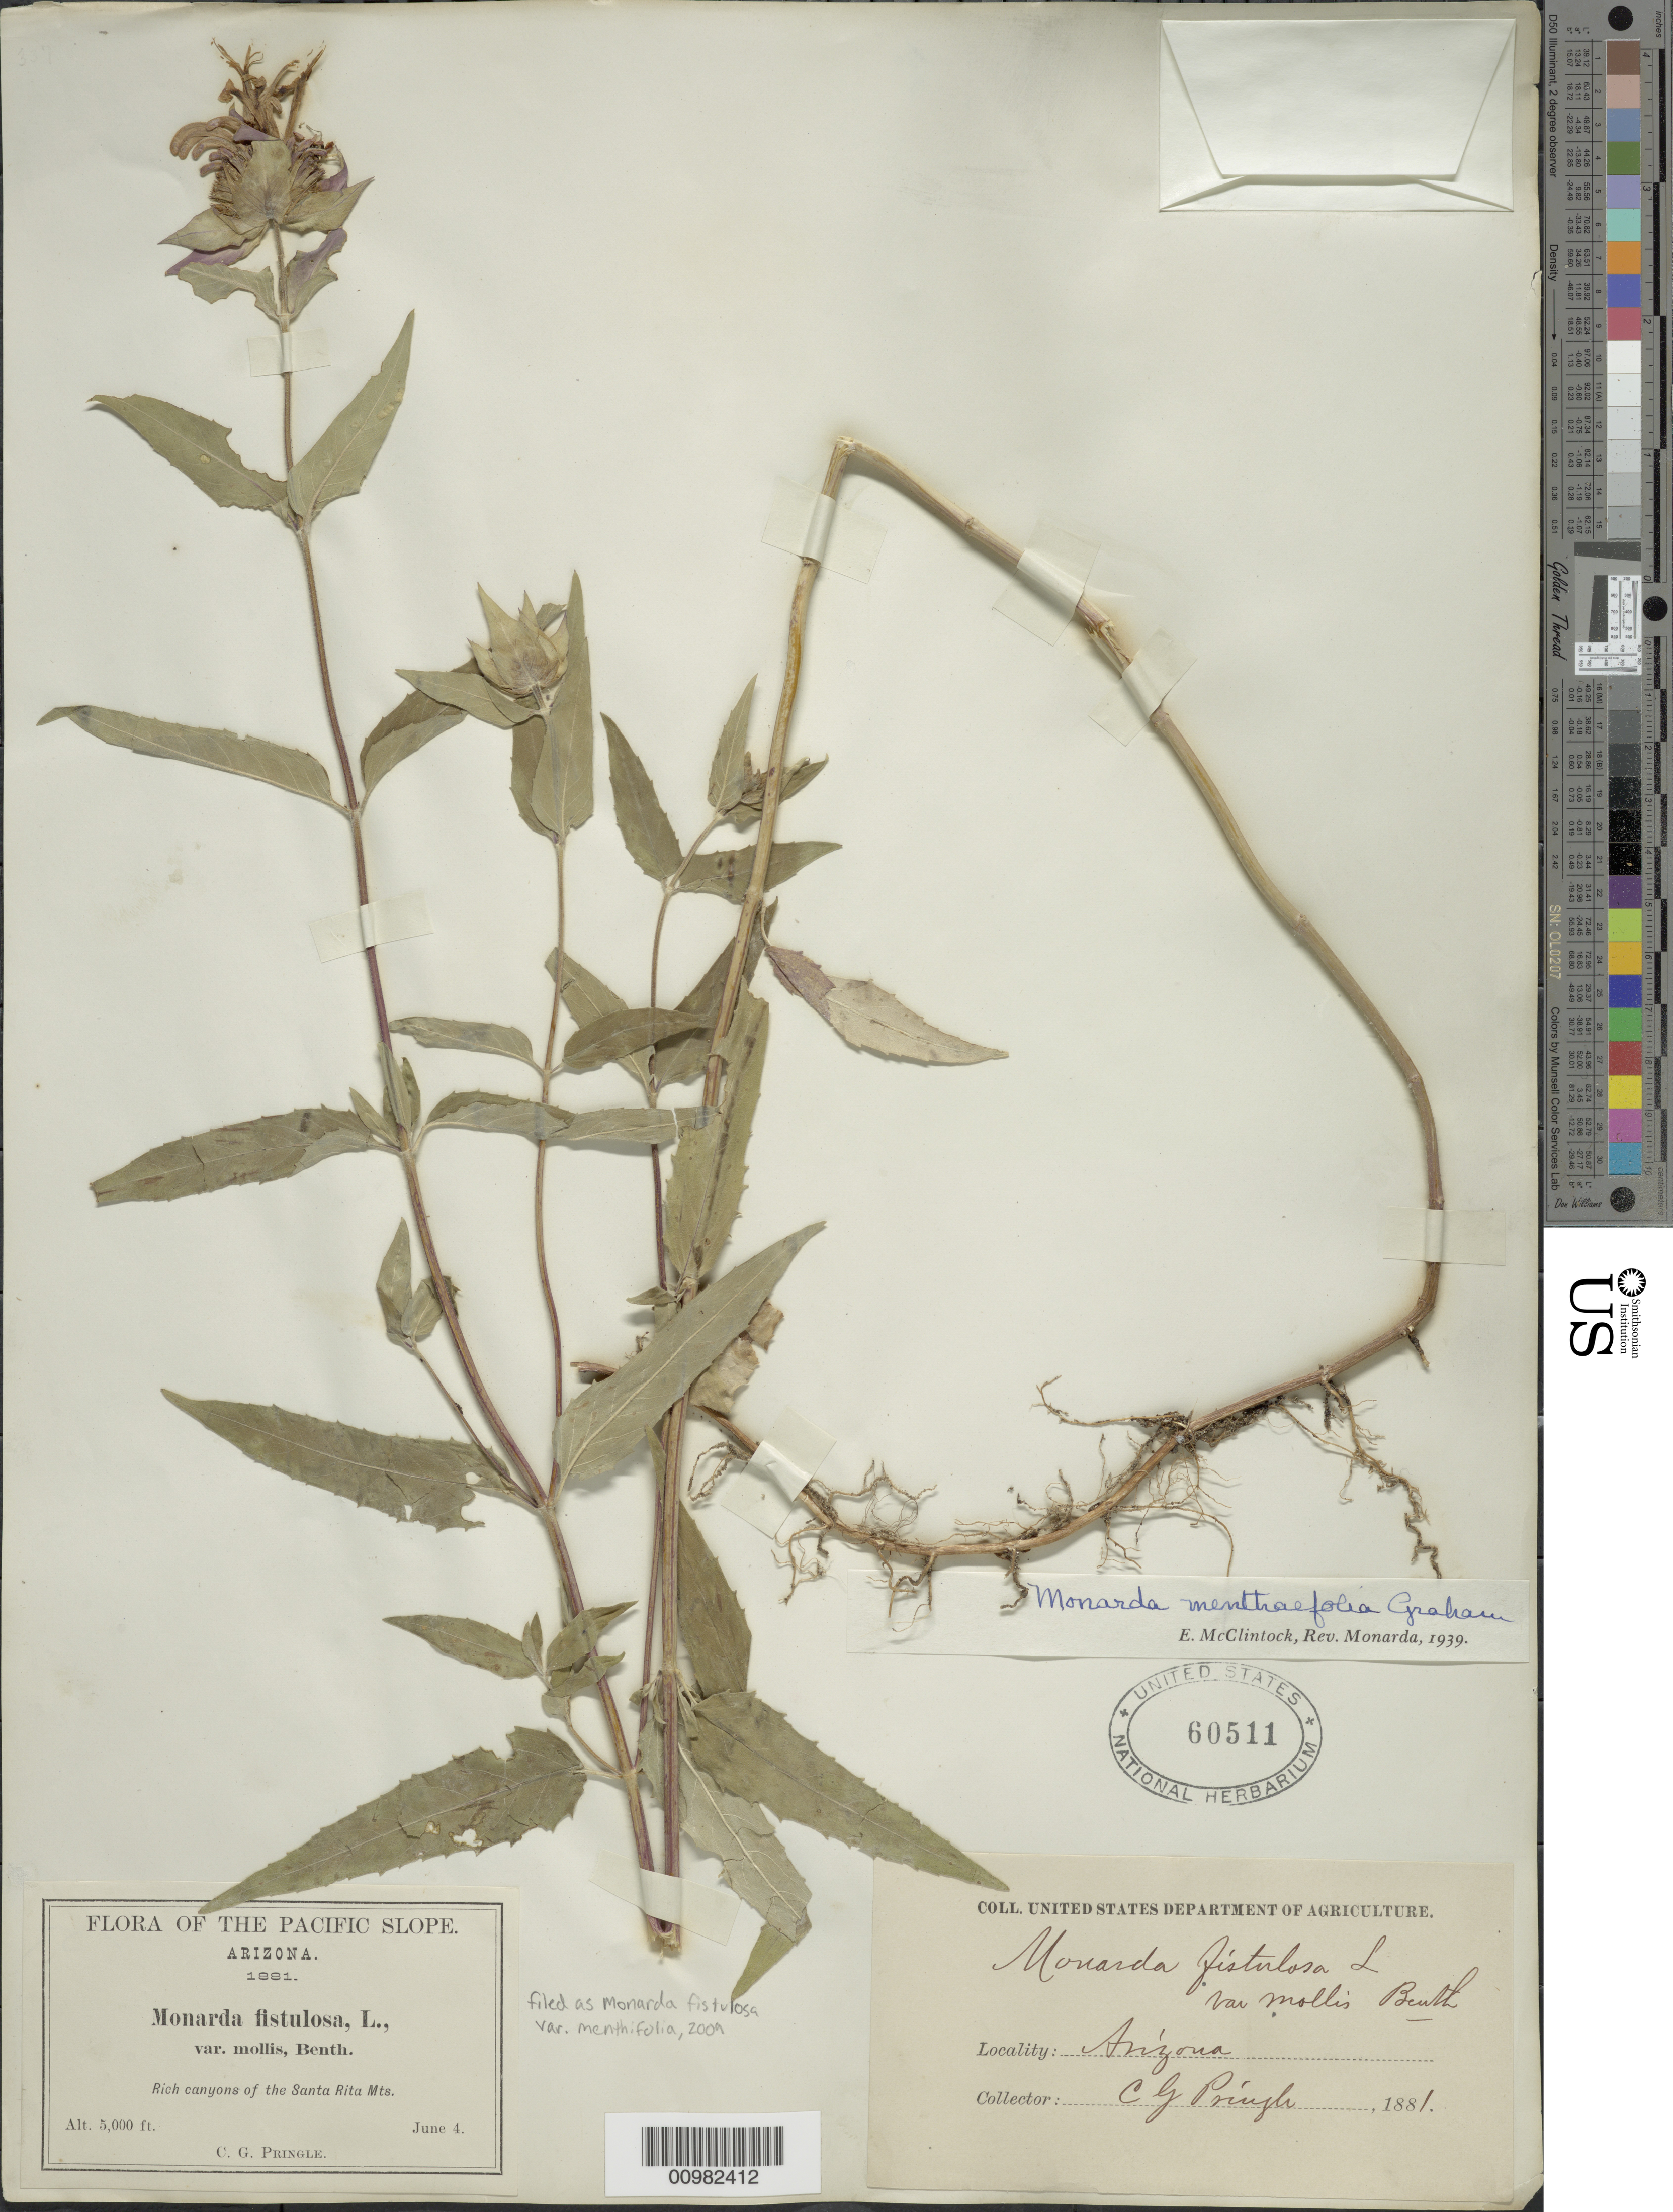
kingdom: Plantae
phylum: Tracheophyta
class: Magnoliopsida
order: Lamiales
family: Lamiaceae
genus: Monarda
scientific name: Monarda fistulosa var. menthifolia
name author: (Graham) Fernald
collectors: C. G. Pringle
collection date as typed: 04 Jun 1881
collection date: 1881-06-04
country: United States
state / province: Arizona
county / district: Santa Cruz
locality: Santa Rita Mts.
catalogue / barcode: US 60511